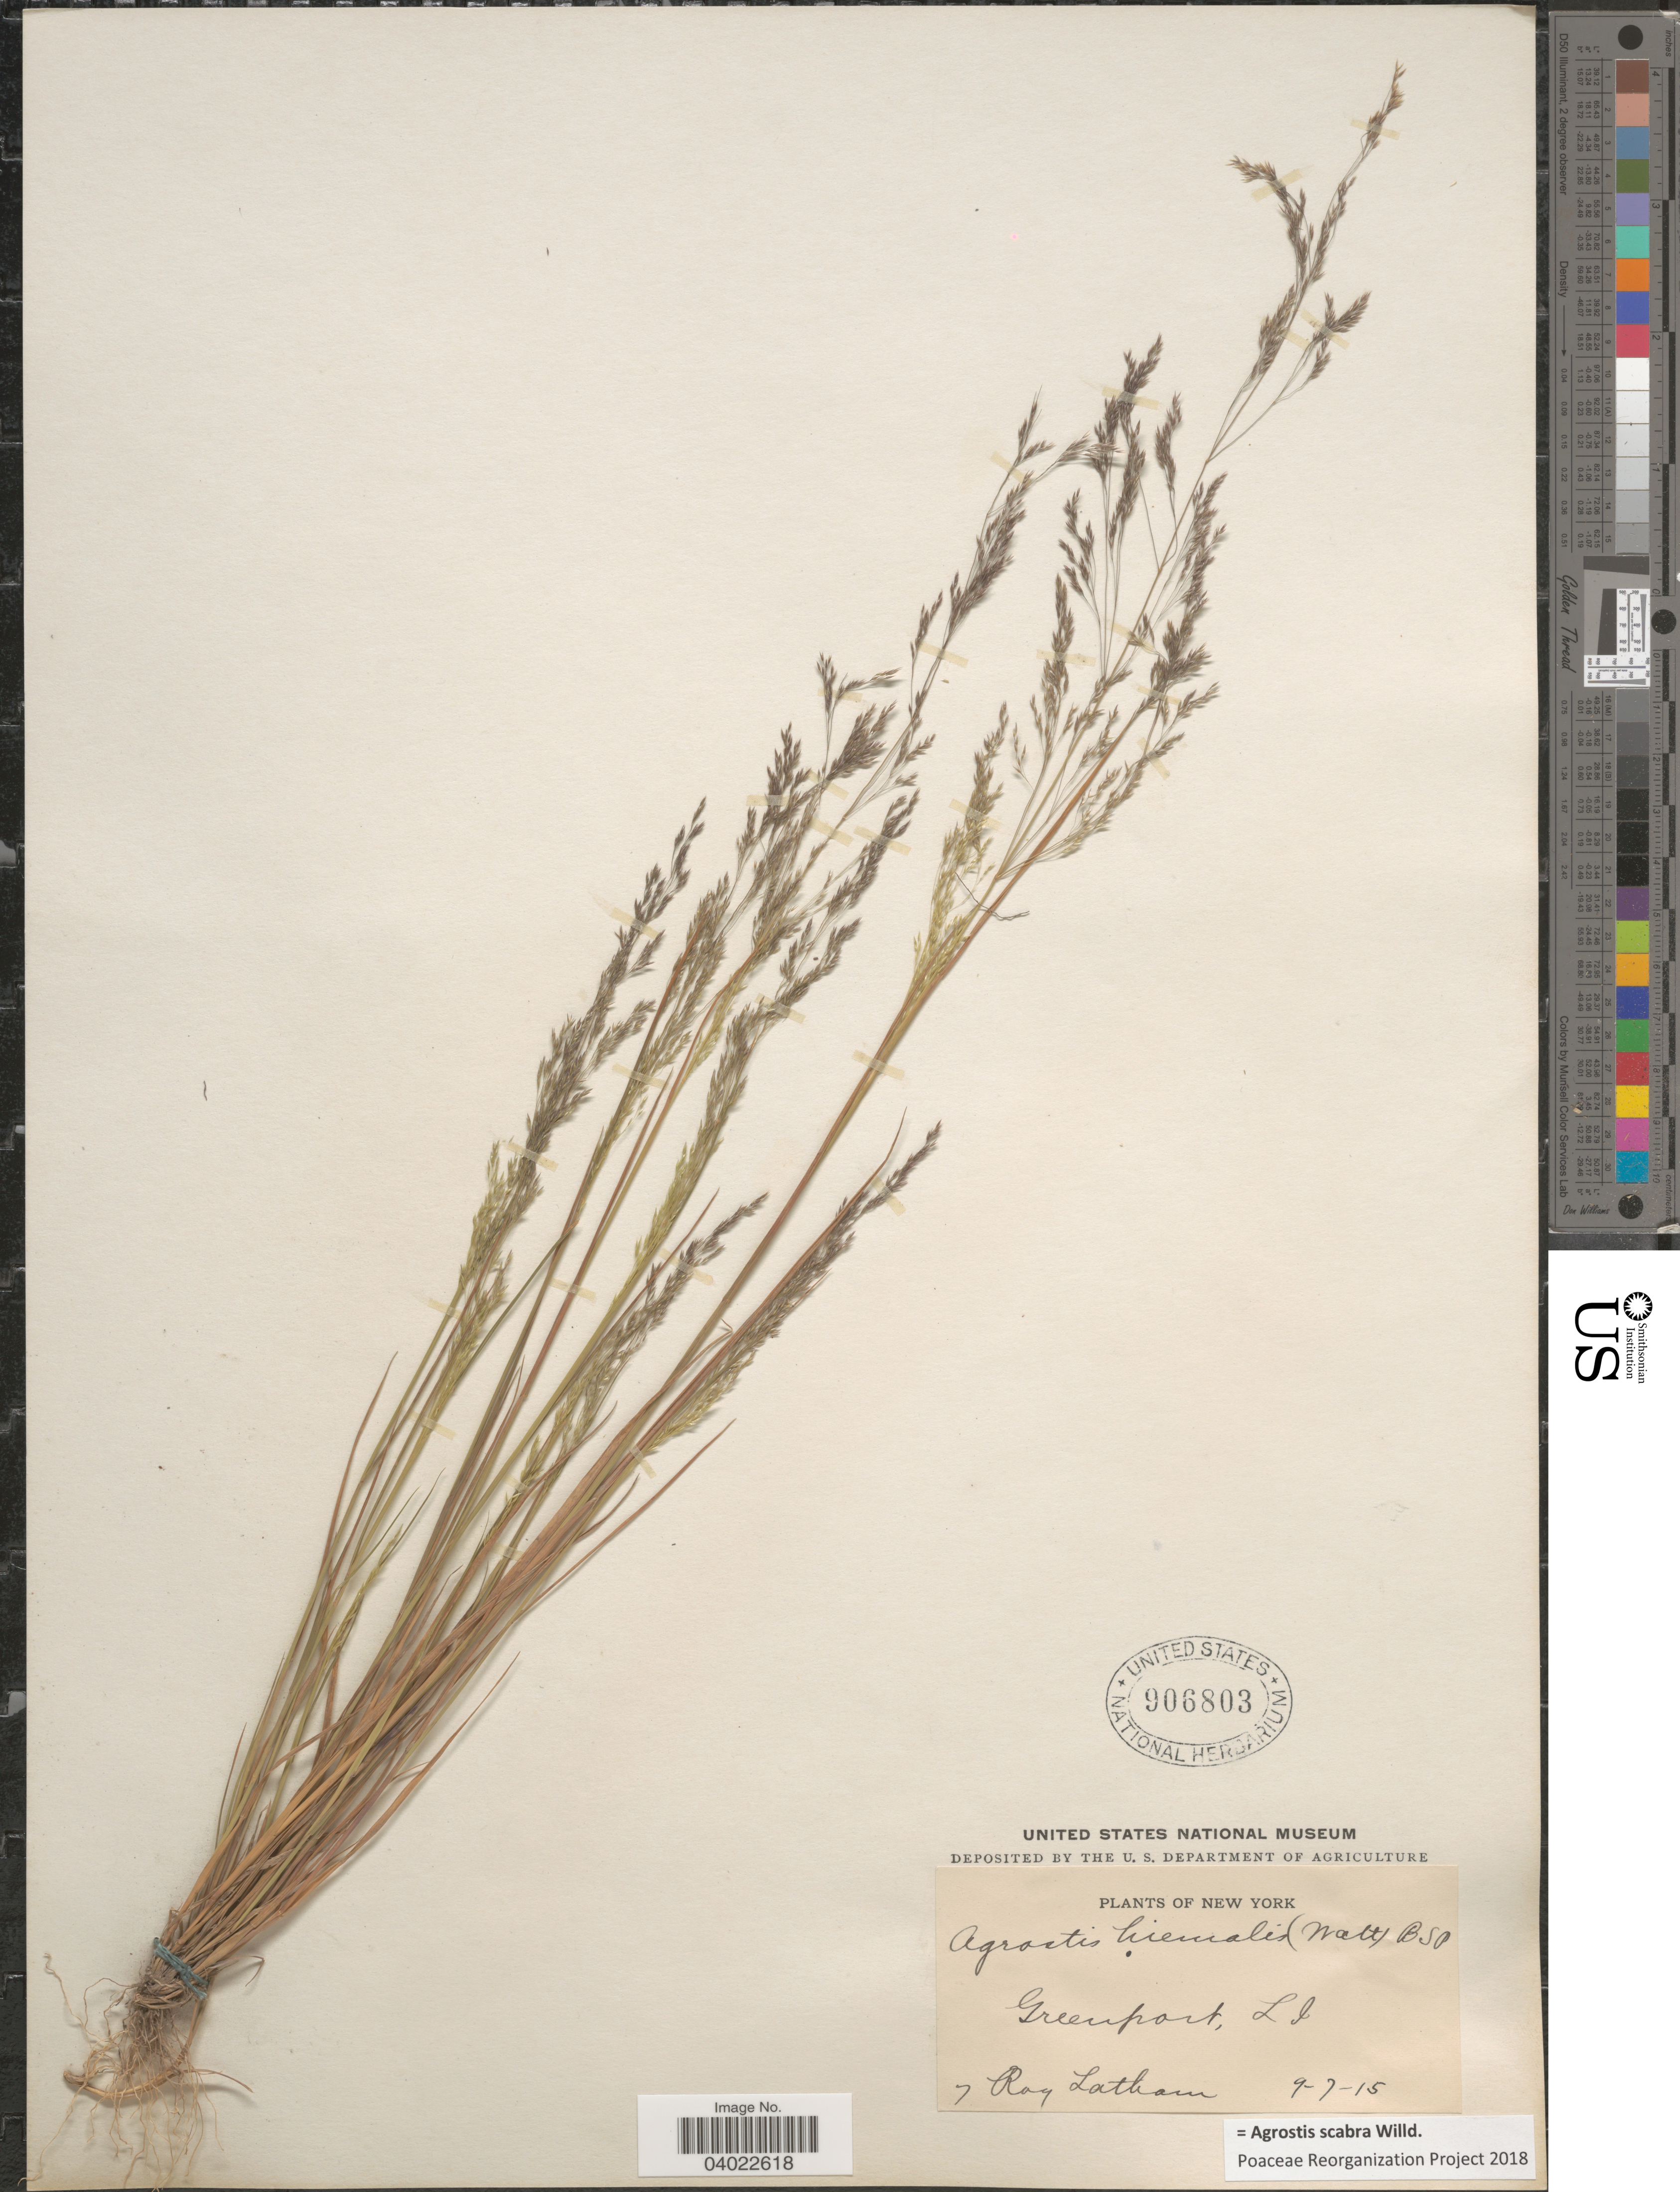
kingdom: Plantae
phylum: Tracheophyta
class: Liliopsida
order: Poales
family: Poaceae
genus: Agrostis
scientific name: Agrostis scabra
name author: Willd.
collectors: R. Latham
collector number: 7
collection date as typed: Transcribed d/m/y: 7/9/15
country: United States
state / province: New York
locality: Greenport, LI.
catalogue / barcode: US 906803